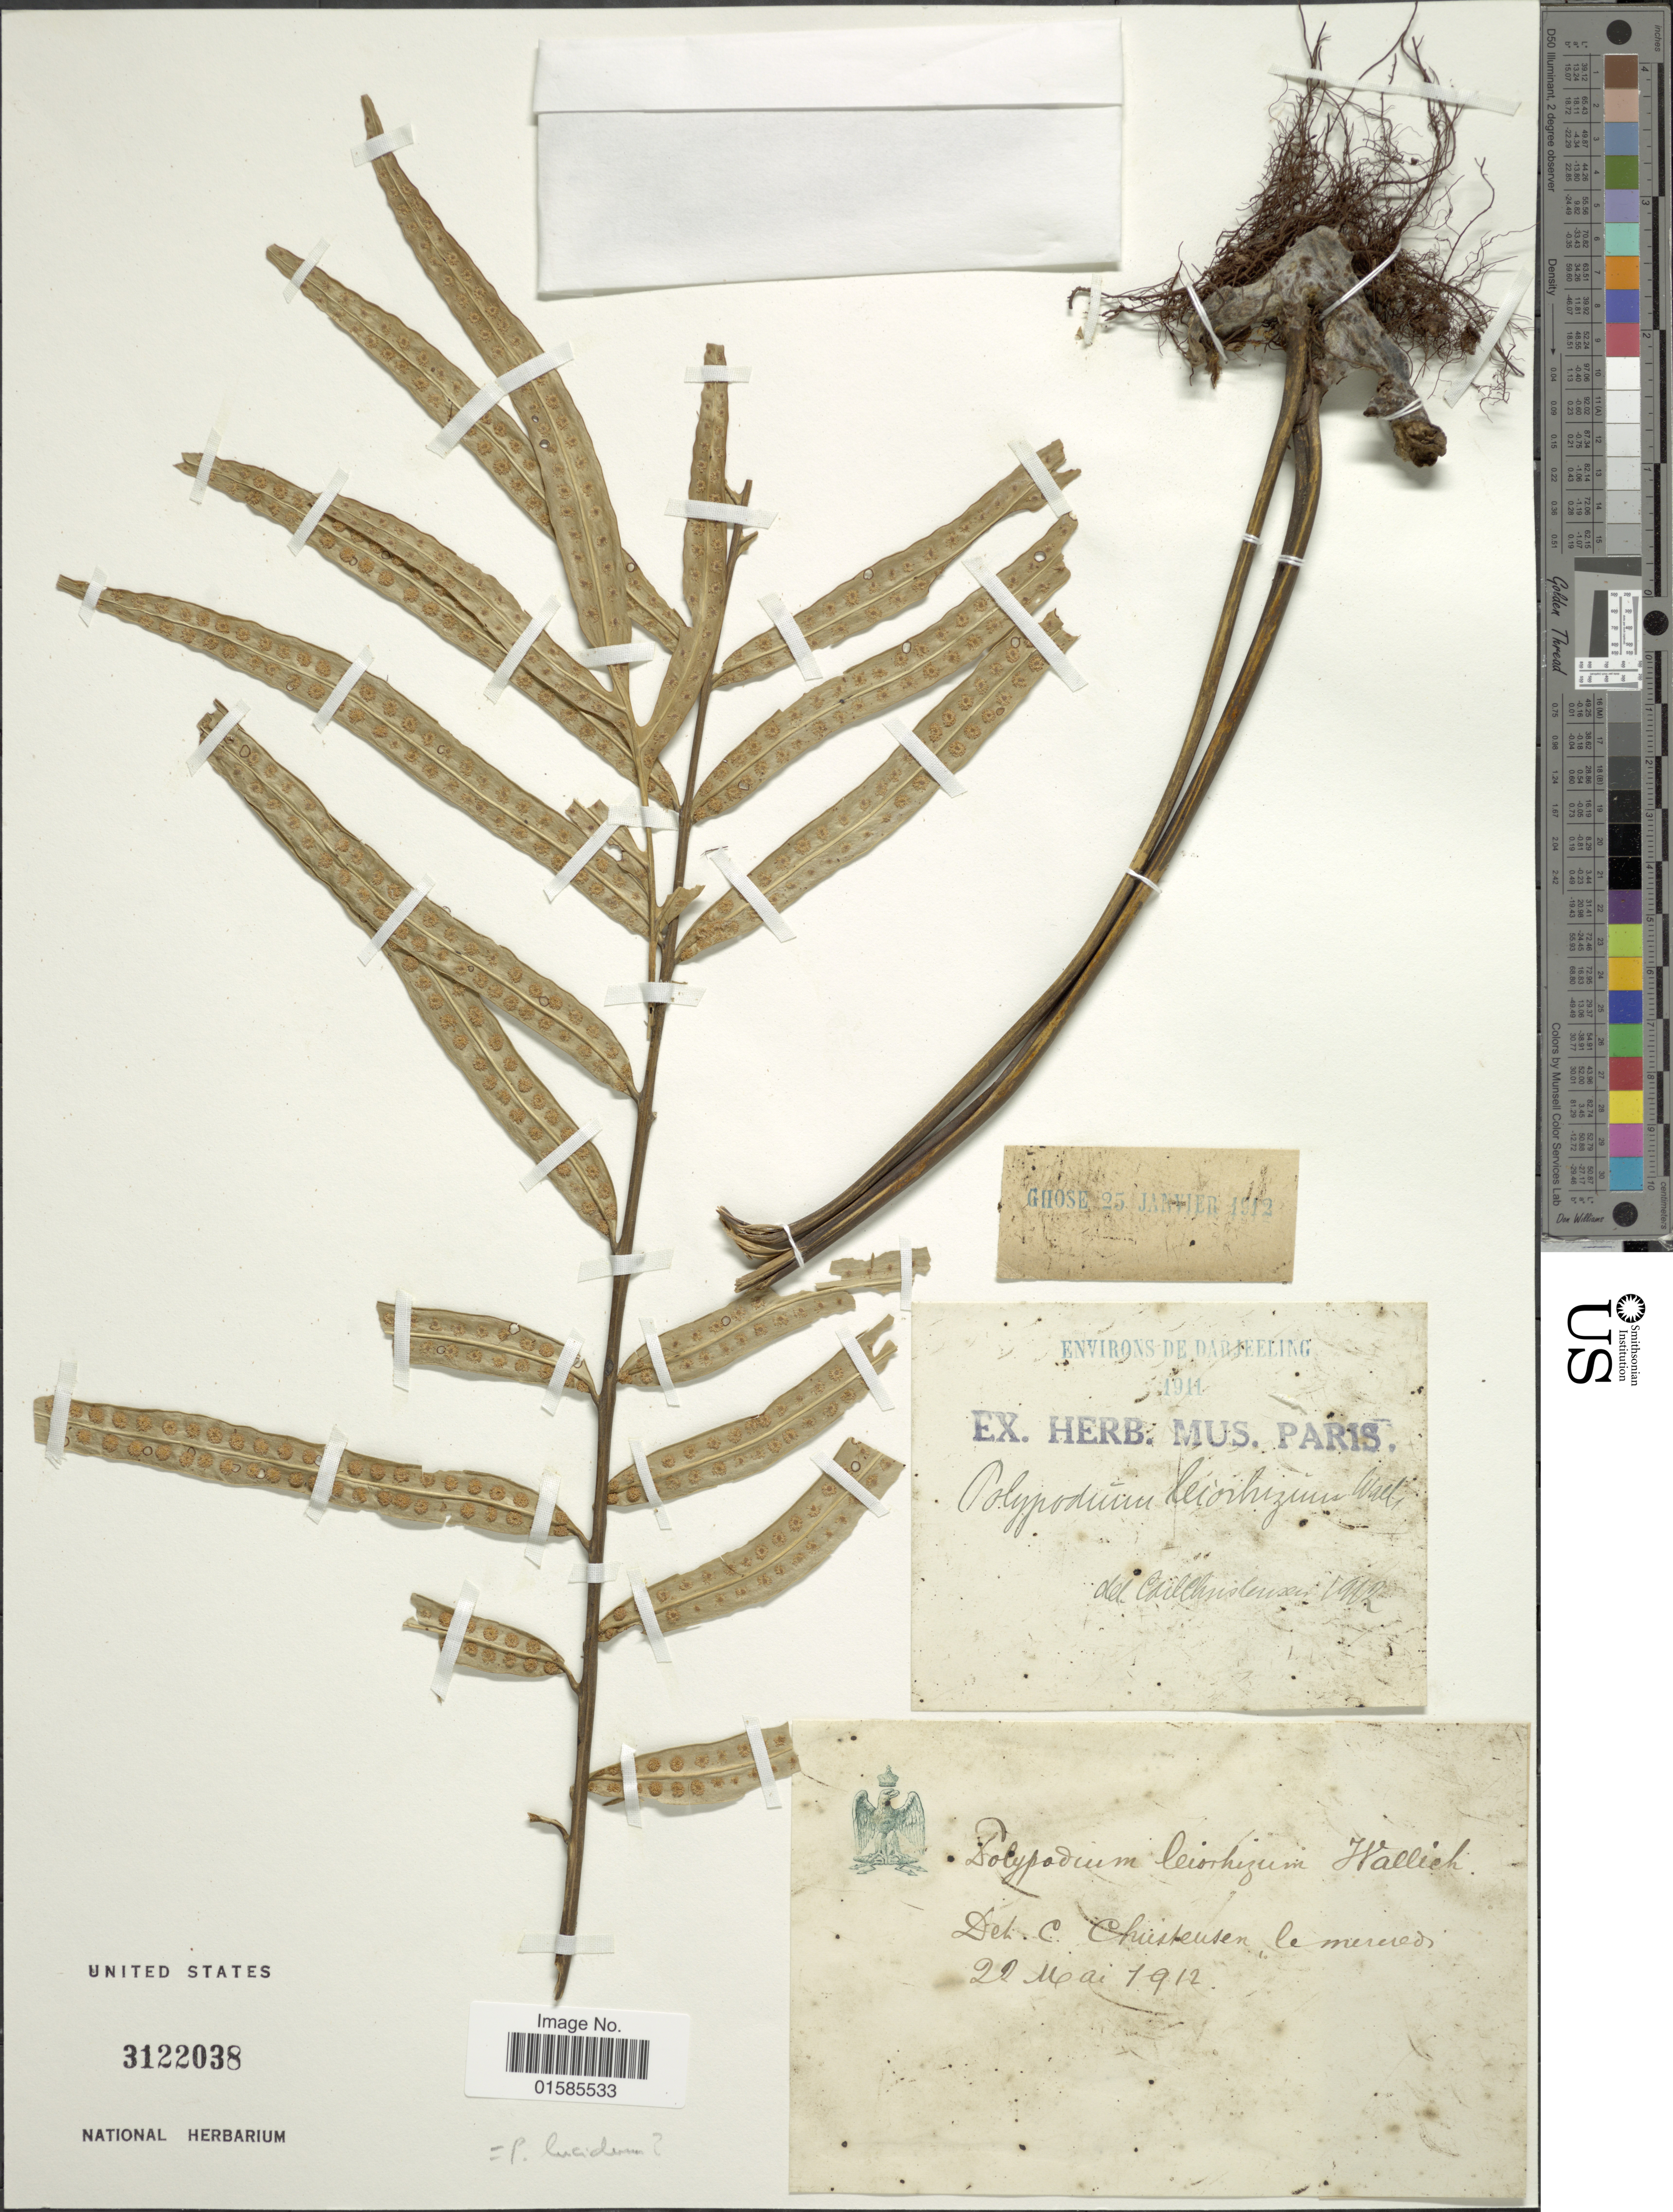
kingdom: Plantae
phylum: Tracheophyta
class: Polypodiopsida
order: Polypodiales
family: Polypodiaceae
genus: Leptochilus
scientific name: Leptochilus sp.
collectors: ex herb. Mus. Paris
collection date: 1941-05-22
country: India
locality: Darjeeling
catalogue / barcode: US 3122038